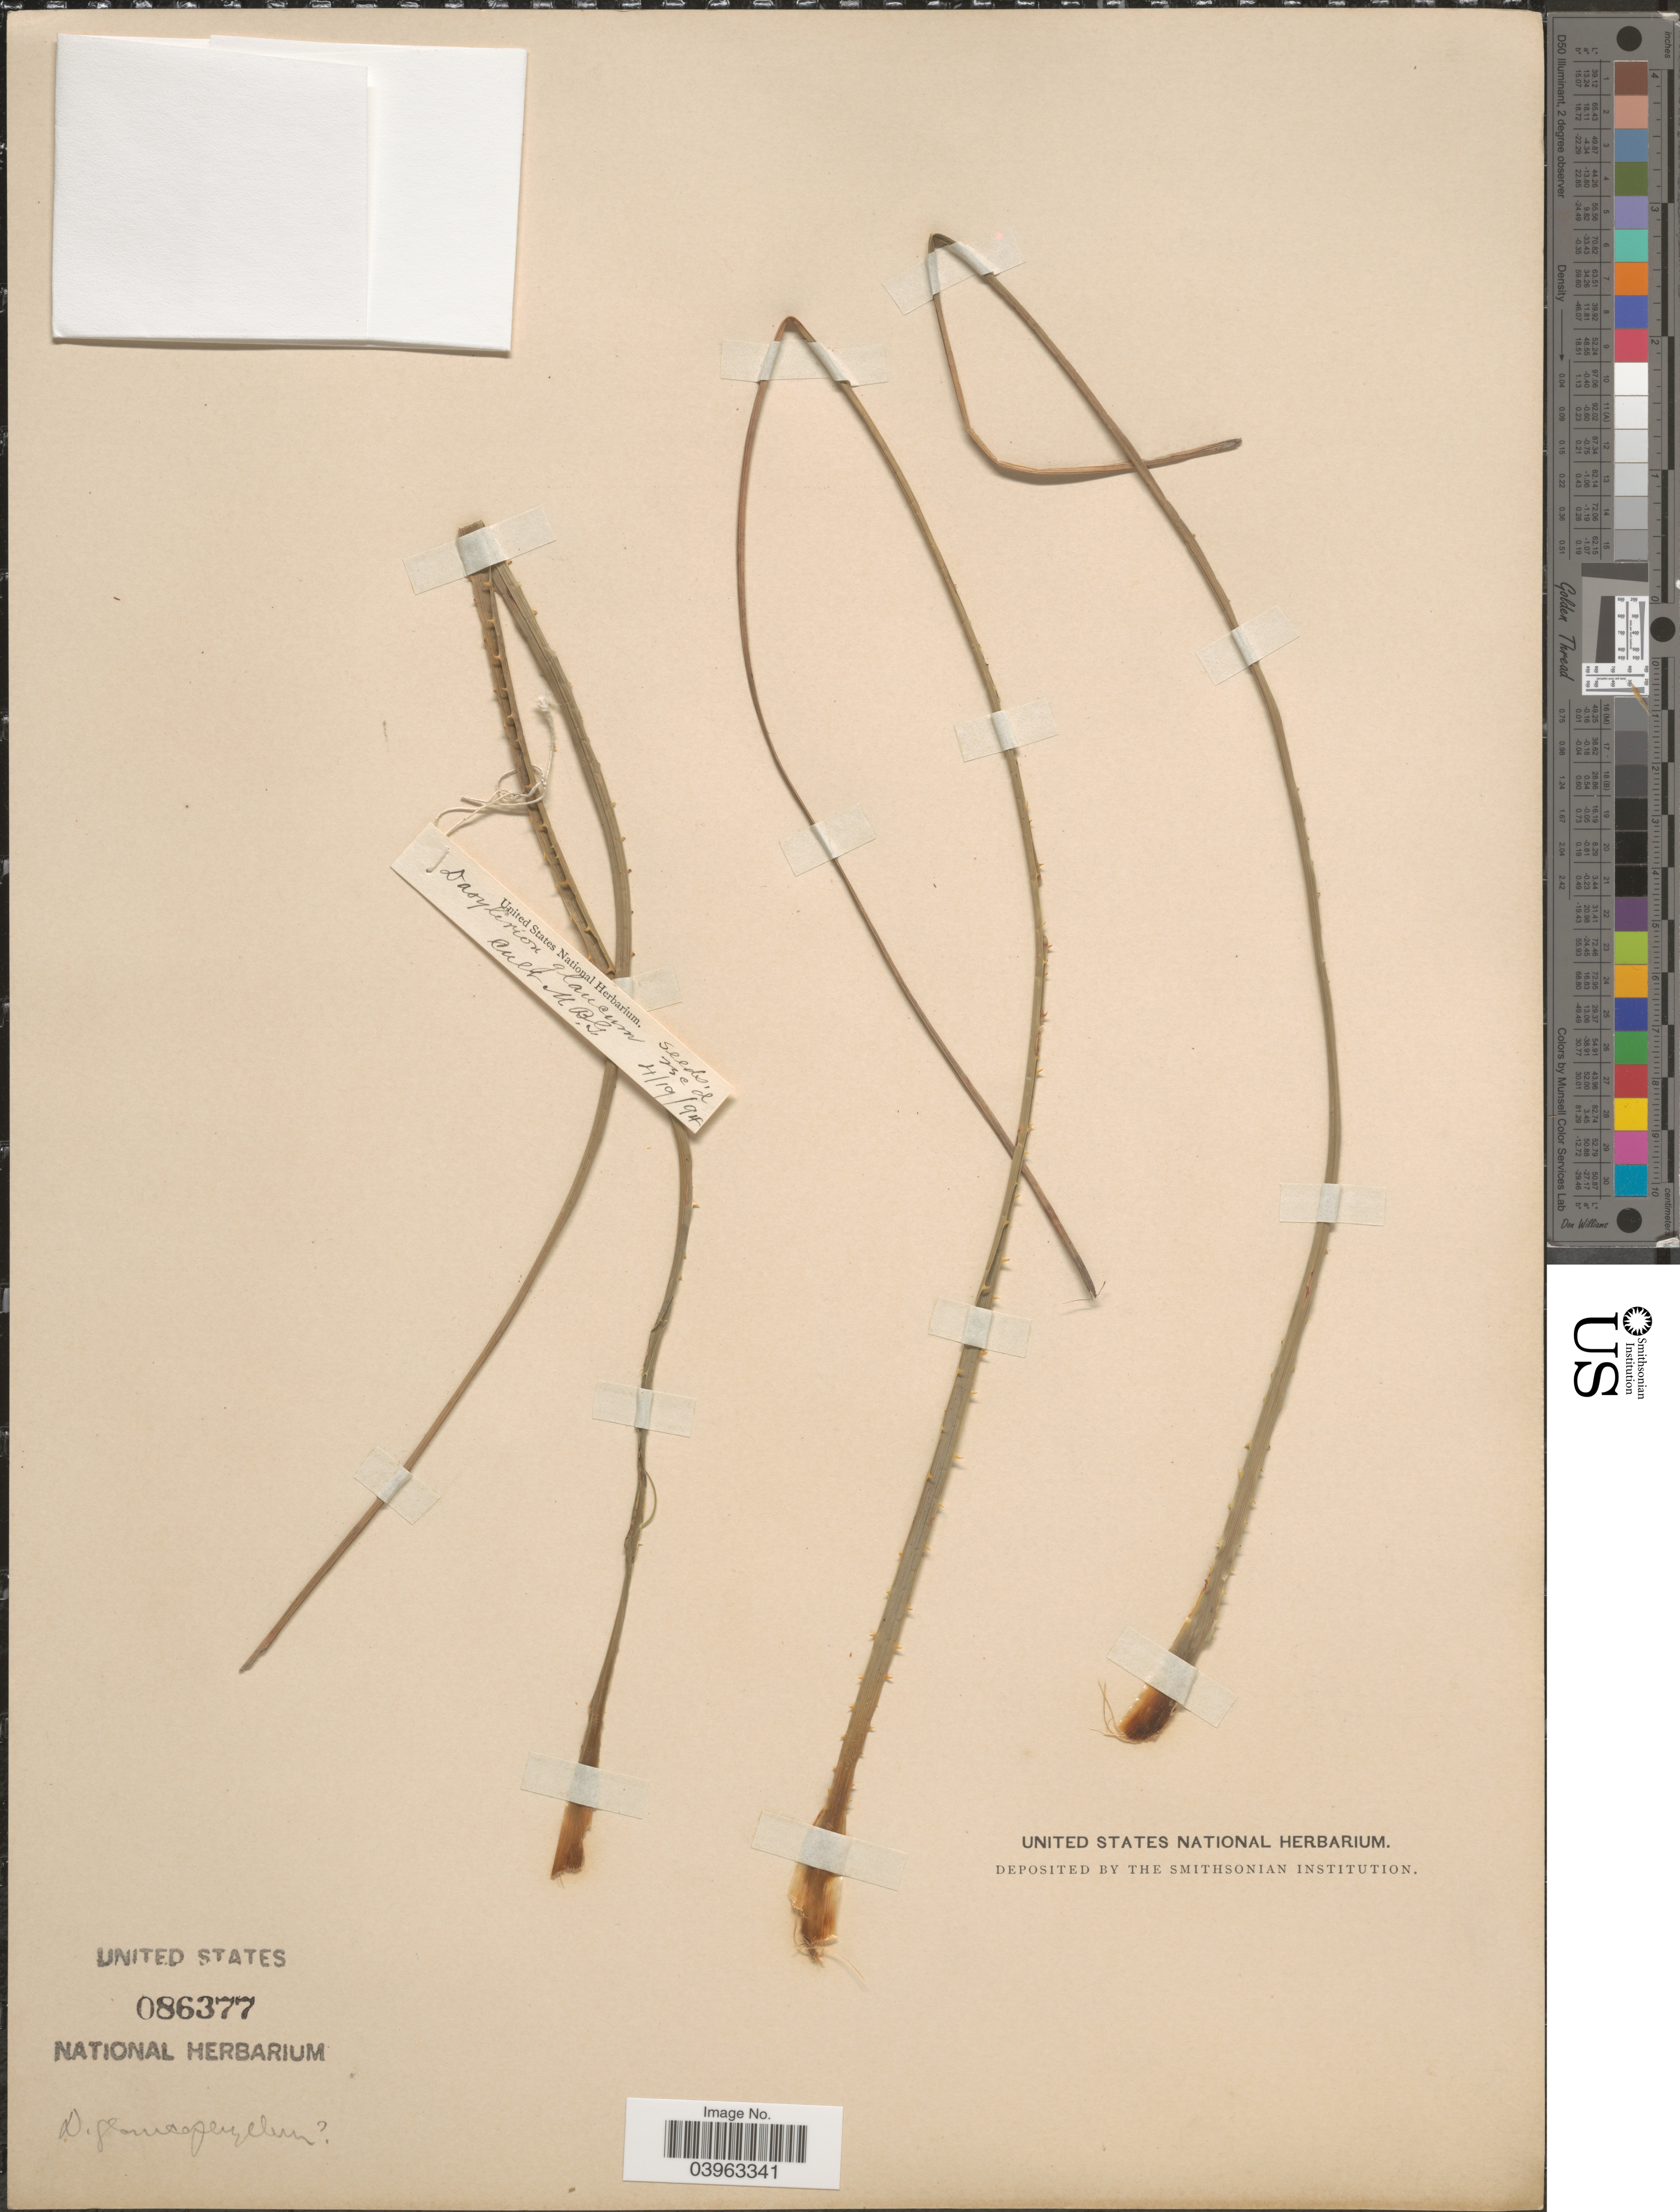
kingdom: Plantae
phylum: Tracheophyta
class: Liliopsida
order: Asparagales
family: Asparagaceae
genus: Dasylirion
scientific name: Dasylirion glaucum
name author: Carrière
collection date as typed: Transcribed d/m/y: 19/4/94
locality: M. B. G.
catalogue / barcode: US 86377